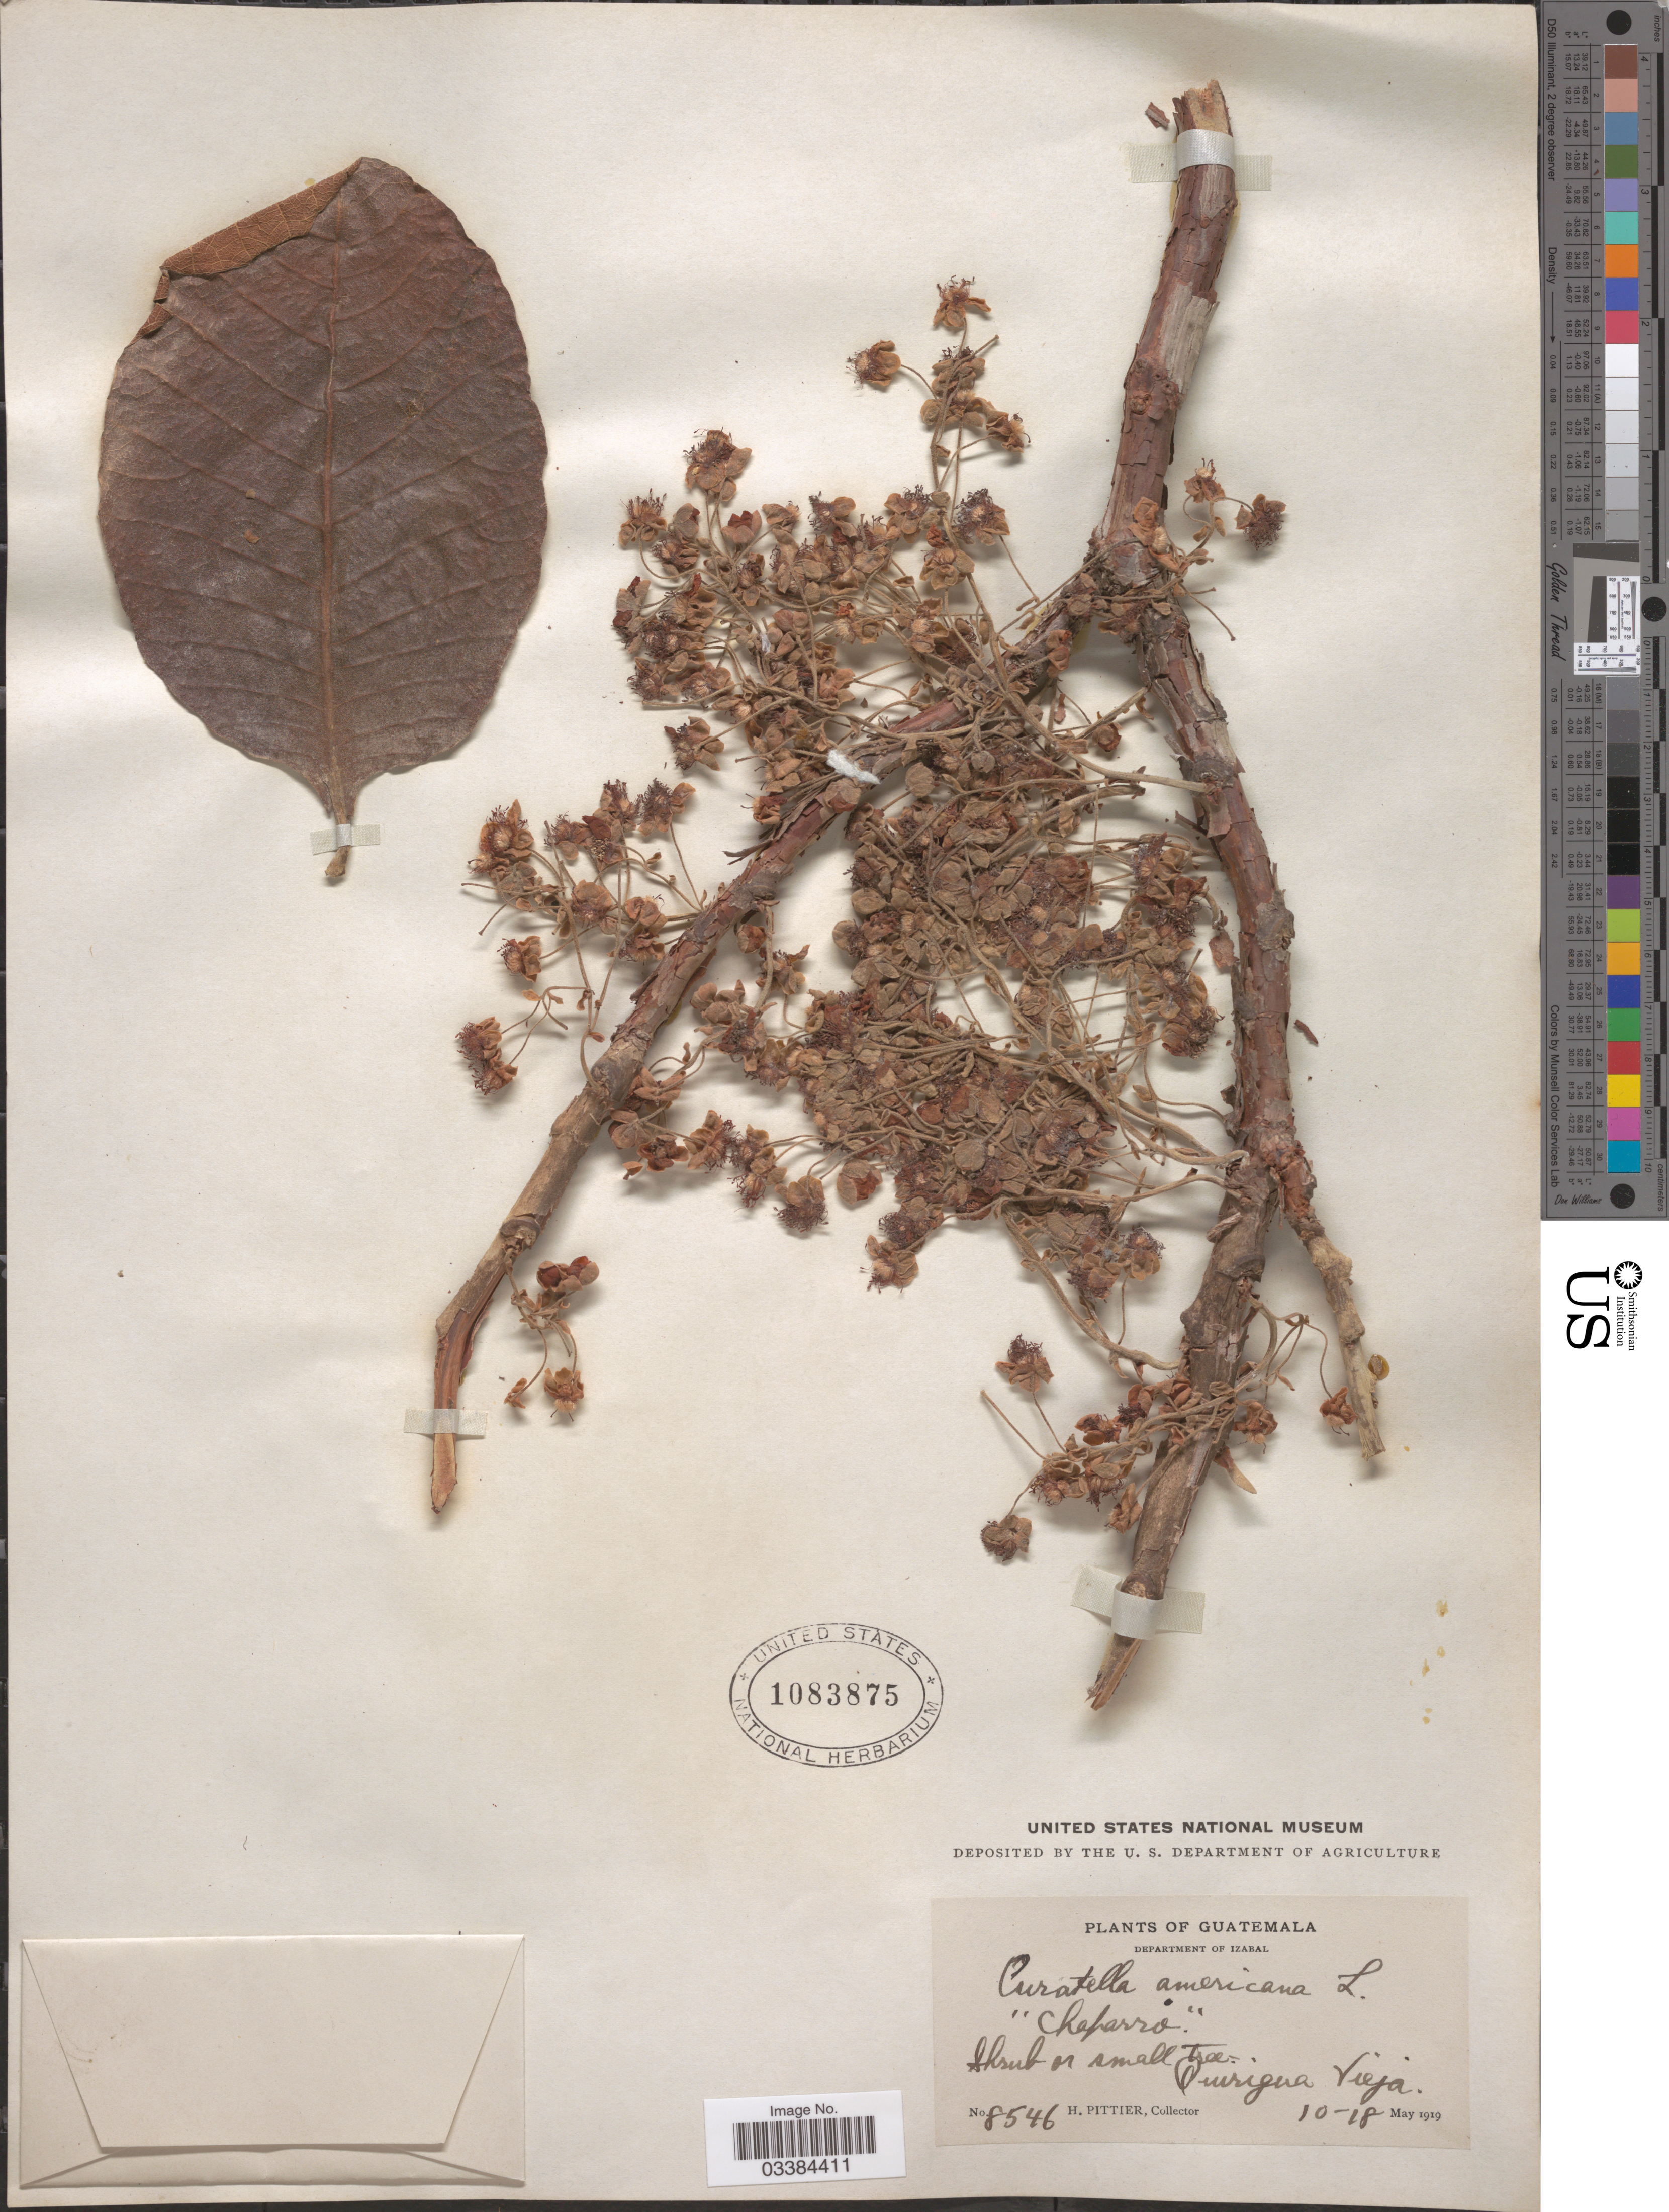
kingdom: Plantae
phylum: Tracheophyta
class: Magnoliopsida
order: Dilleniales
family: Dilleniaceae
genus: Curatella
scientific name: Curatella americana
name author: L.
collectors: H. F. Pittier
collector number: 8546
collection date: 1919-05-10/1919-05-18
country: Guatemala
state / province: Izabal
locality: Department of Izabal. Quirigua Vieja.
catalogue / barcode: US 1083875